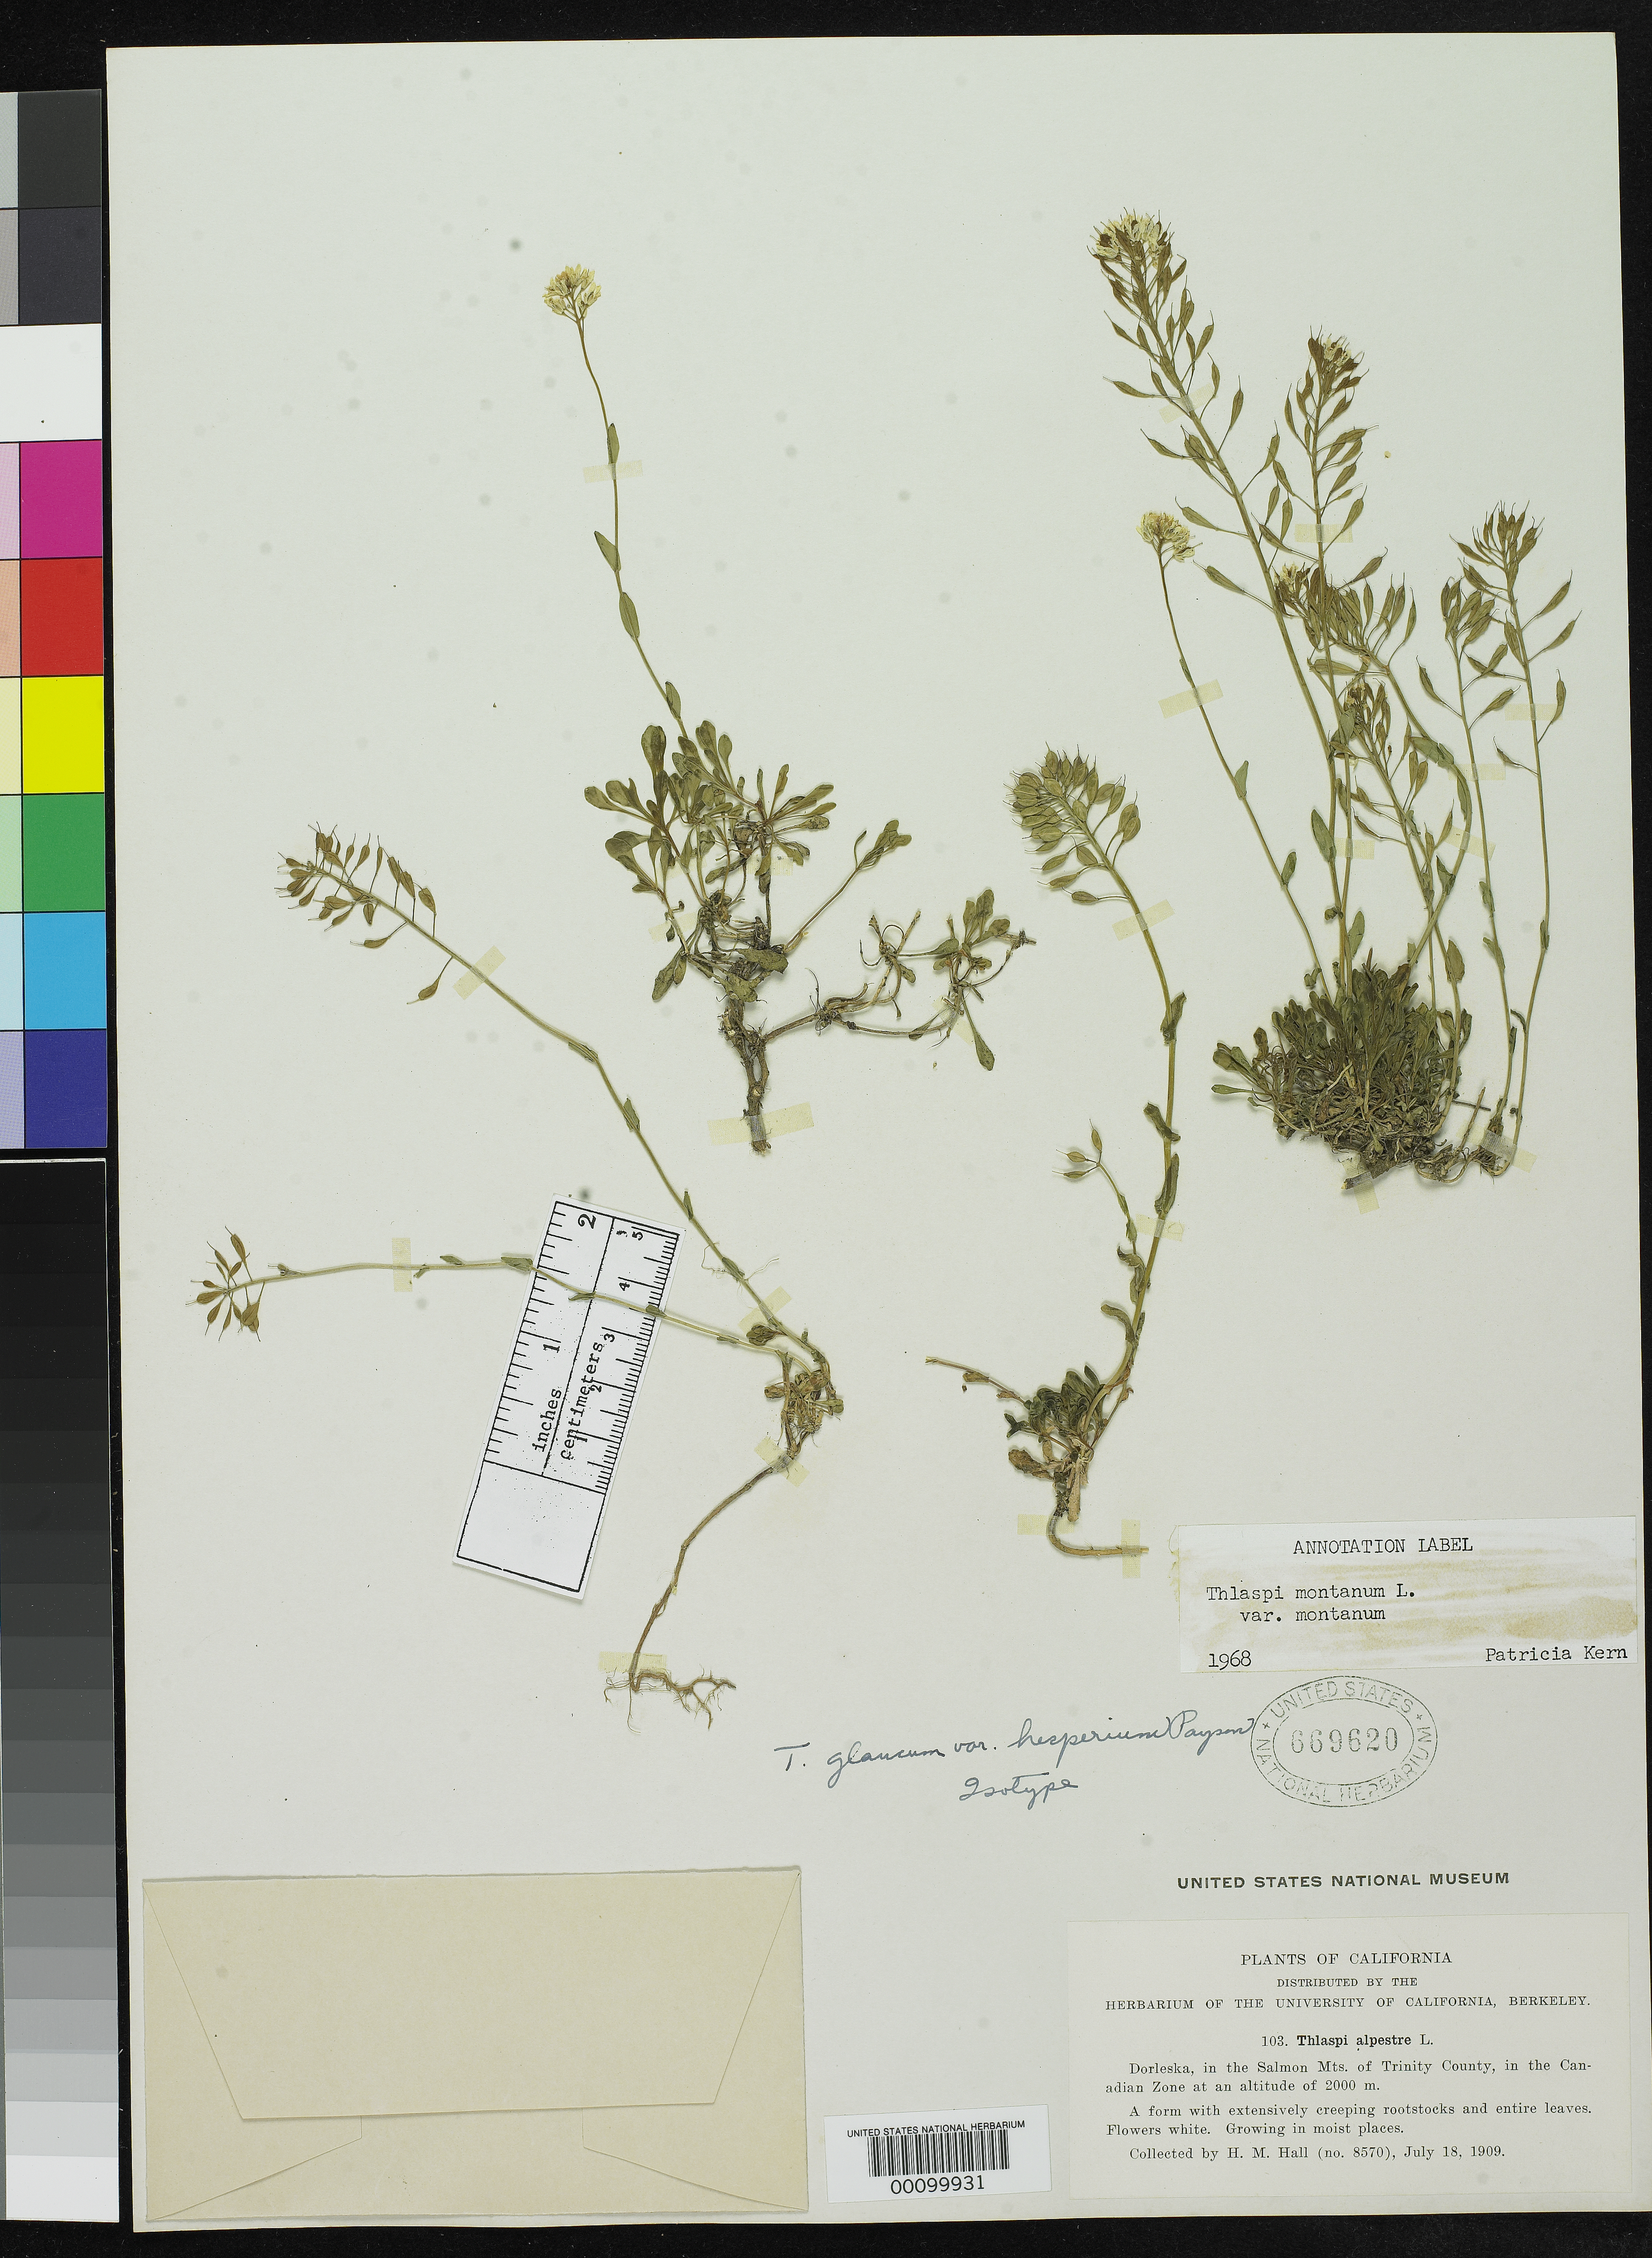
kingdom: Plantae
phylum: Tracheophyta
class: Magnoliopsida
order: Brassicales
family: Brassicaceae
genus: Thlaspi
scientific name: Thlaspi glaucum var. hesperium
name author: Payson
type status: Isotype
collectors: H. M. Hall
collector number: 8570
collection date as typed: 18 Jul 1909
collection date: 1909-07-18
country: United States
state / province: California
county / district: Trinity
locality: Dorleska, Salmon Mountains, Canadian Zone.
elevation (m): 2000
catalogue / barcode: US 669620